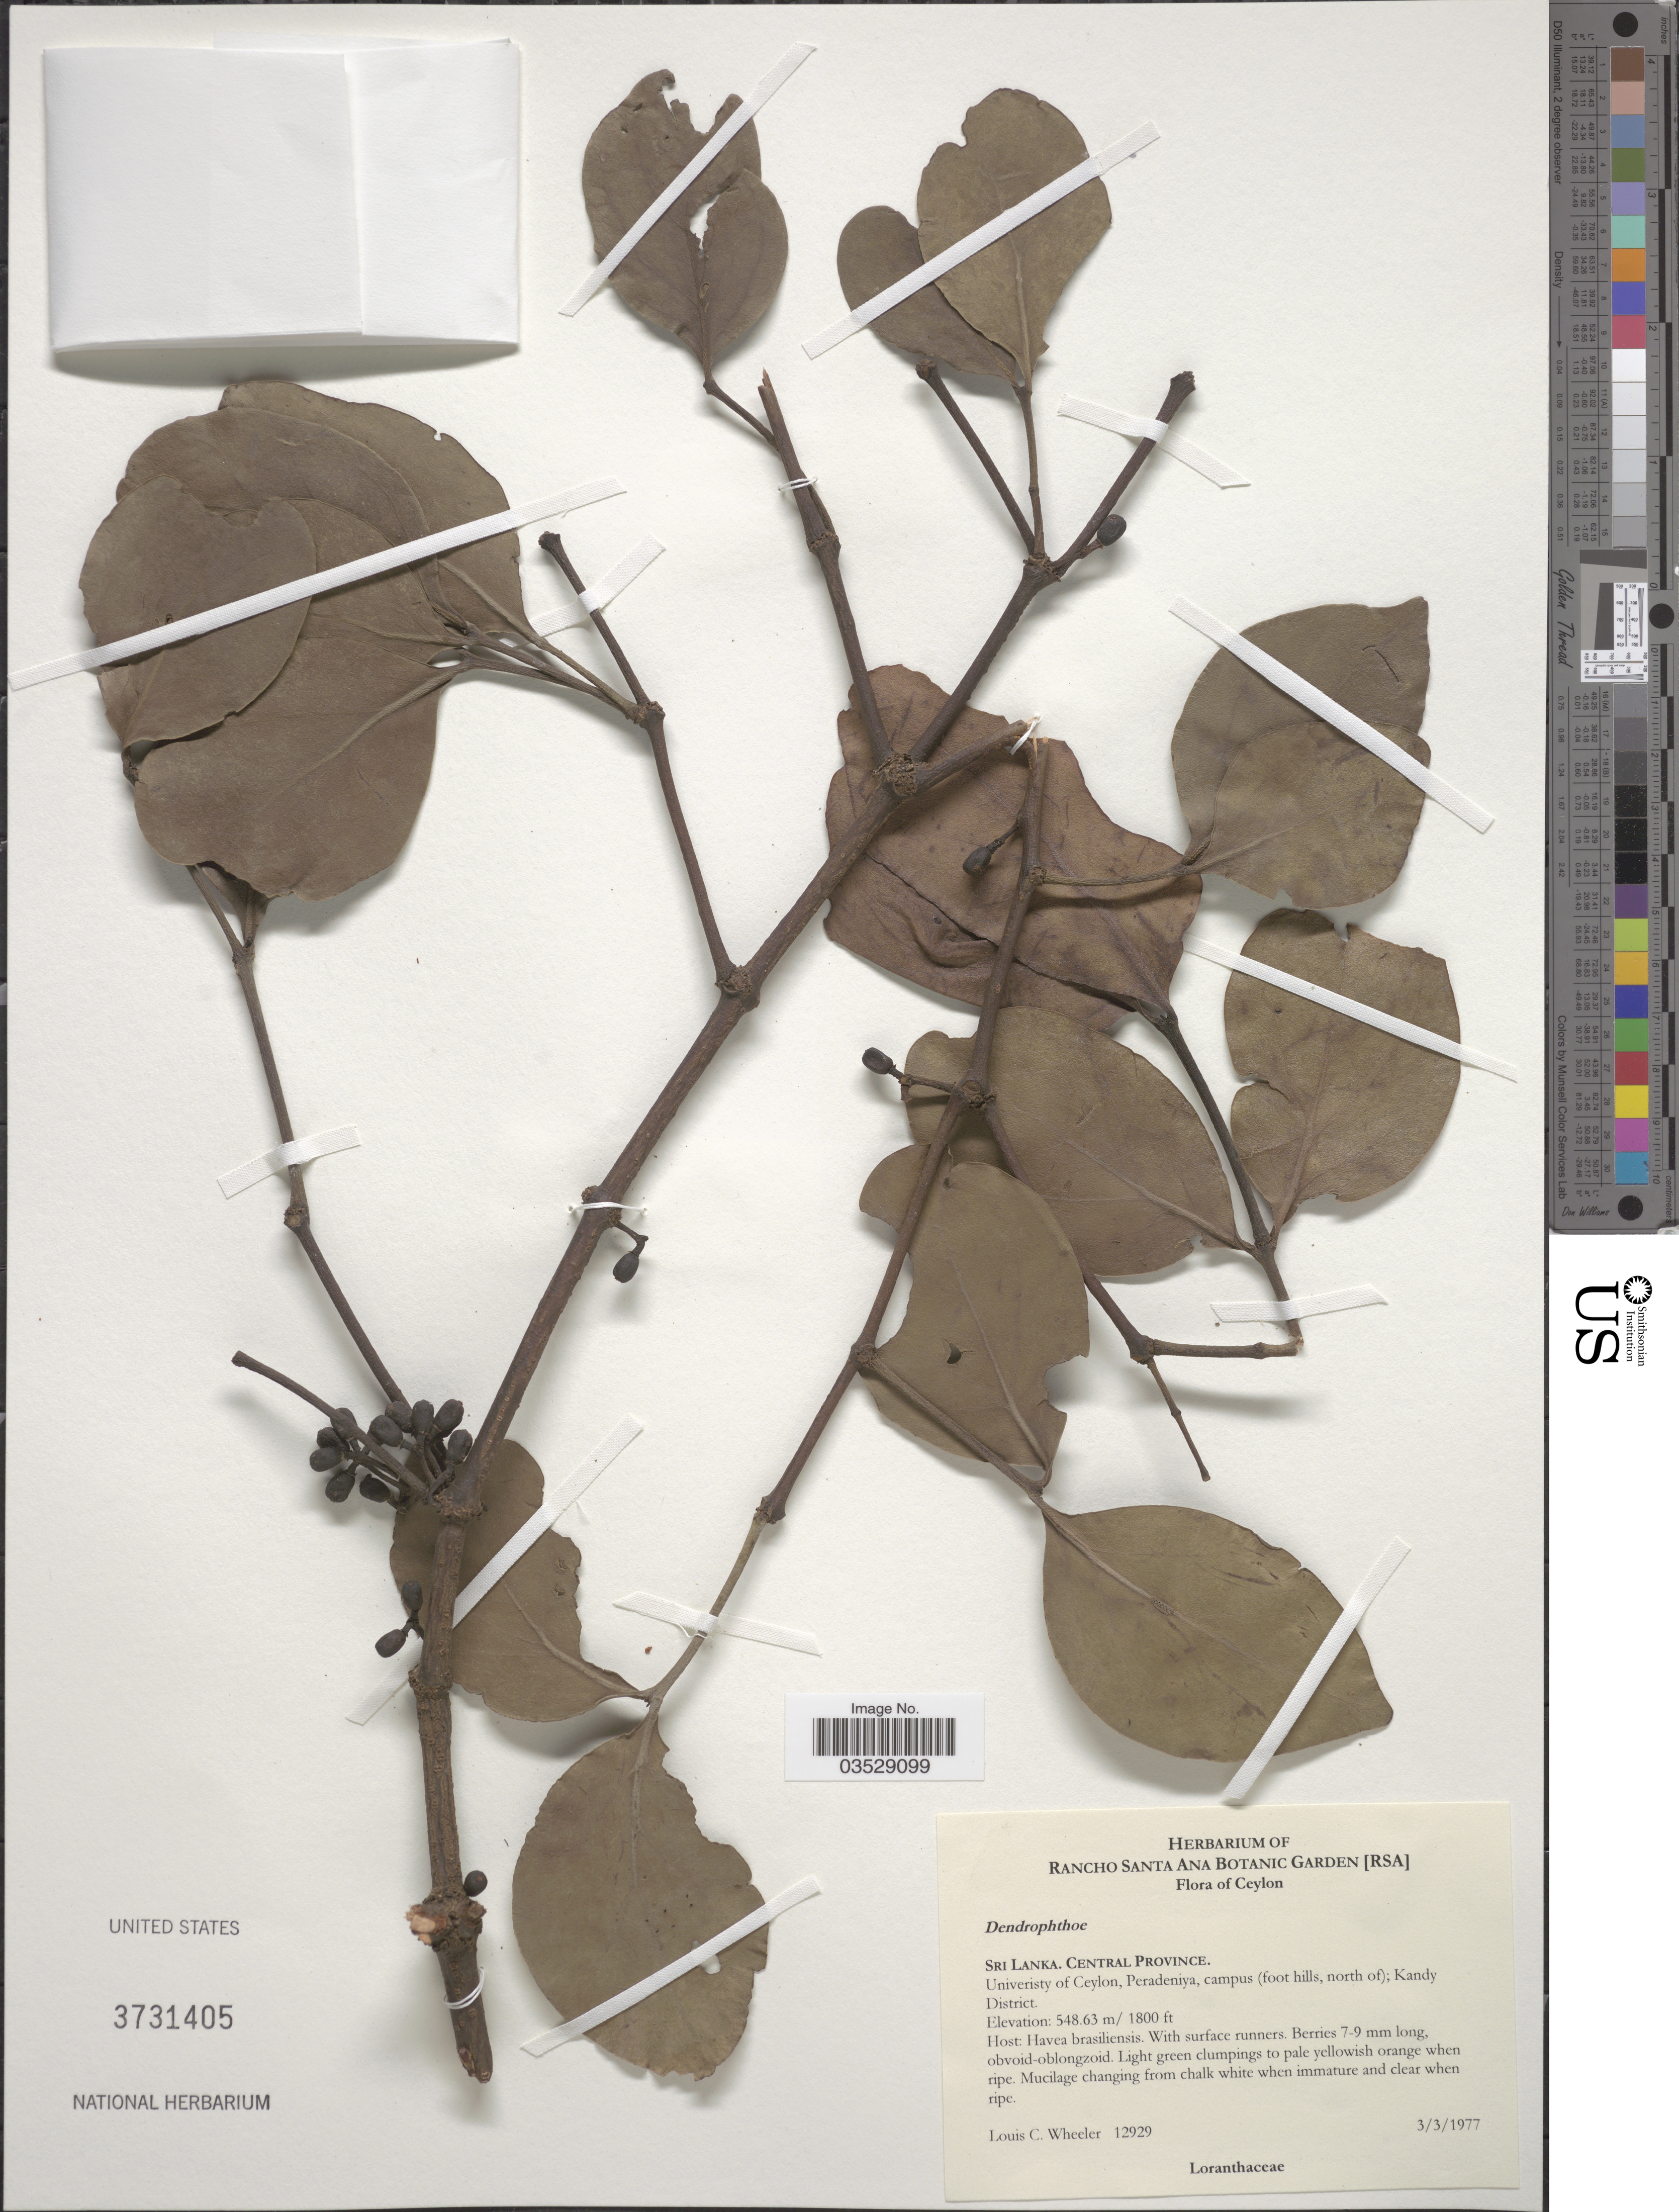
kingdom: Plantae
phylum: Tracheophyta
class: Magnoliopsida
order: Santalales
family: Loranthaceae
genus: Dendrophthoe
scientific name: Dendrophthoe sp.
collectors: L. C. Wheeler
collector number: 12929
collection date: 1977-03-03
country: Sri Lanka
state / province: Central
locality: Ceylon. University of Ceylon, Peradeniya, campus (foot hills, north of); Kandy District.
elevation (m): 549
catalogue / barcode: US 3731405